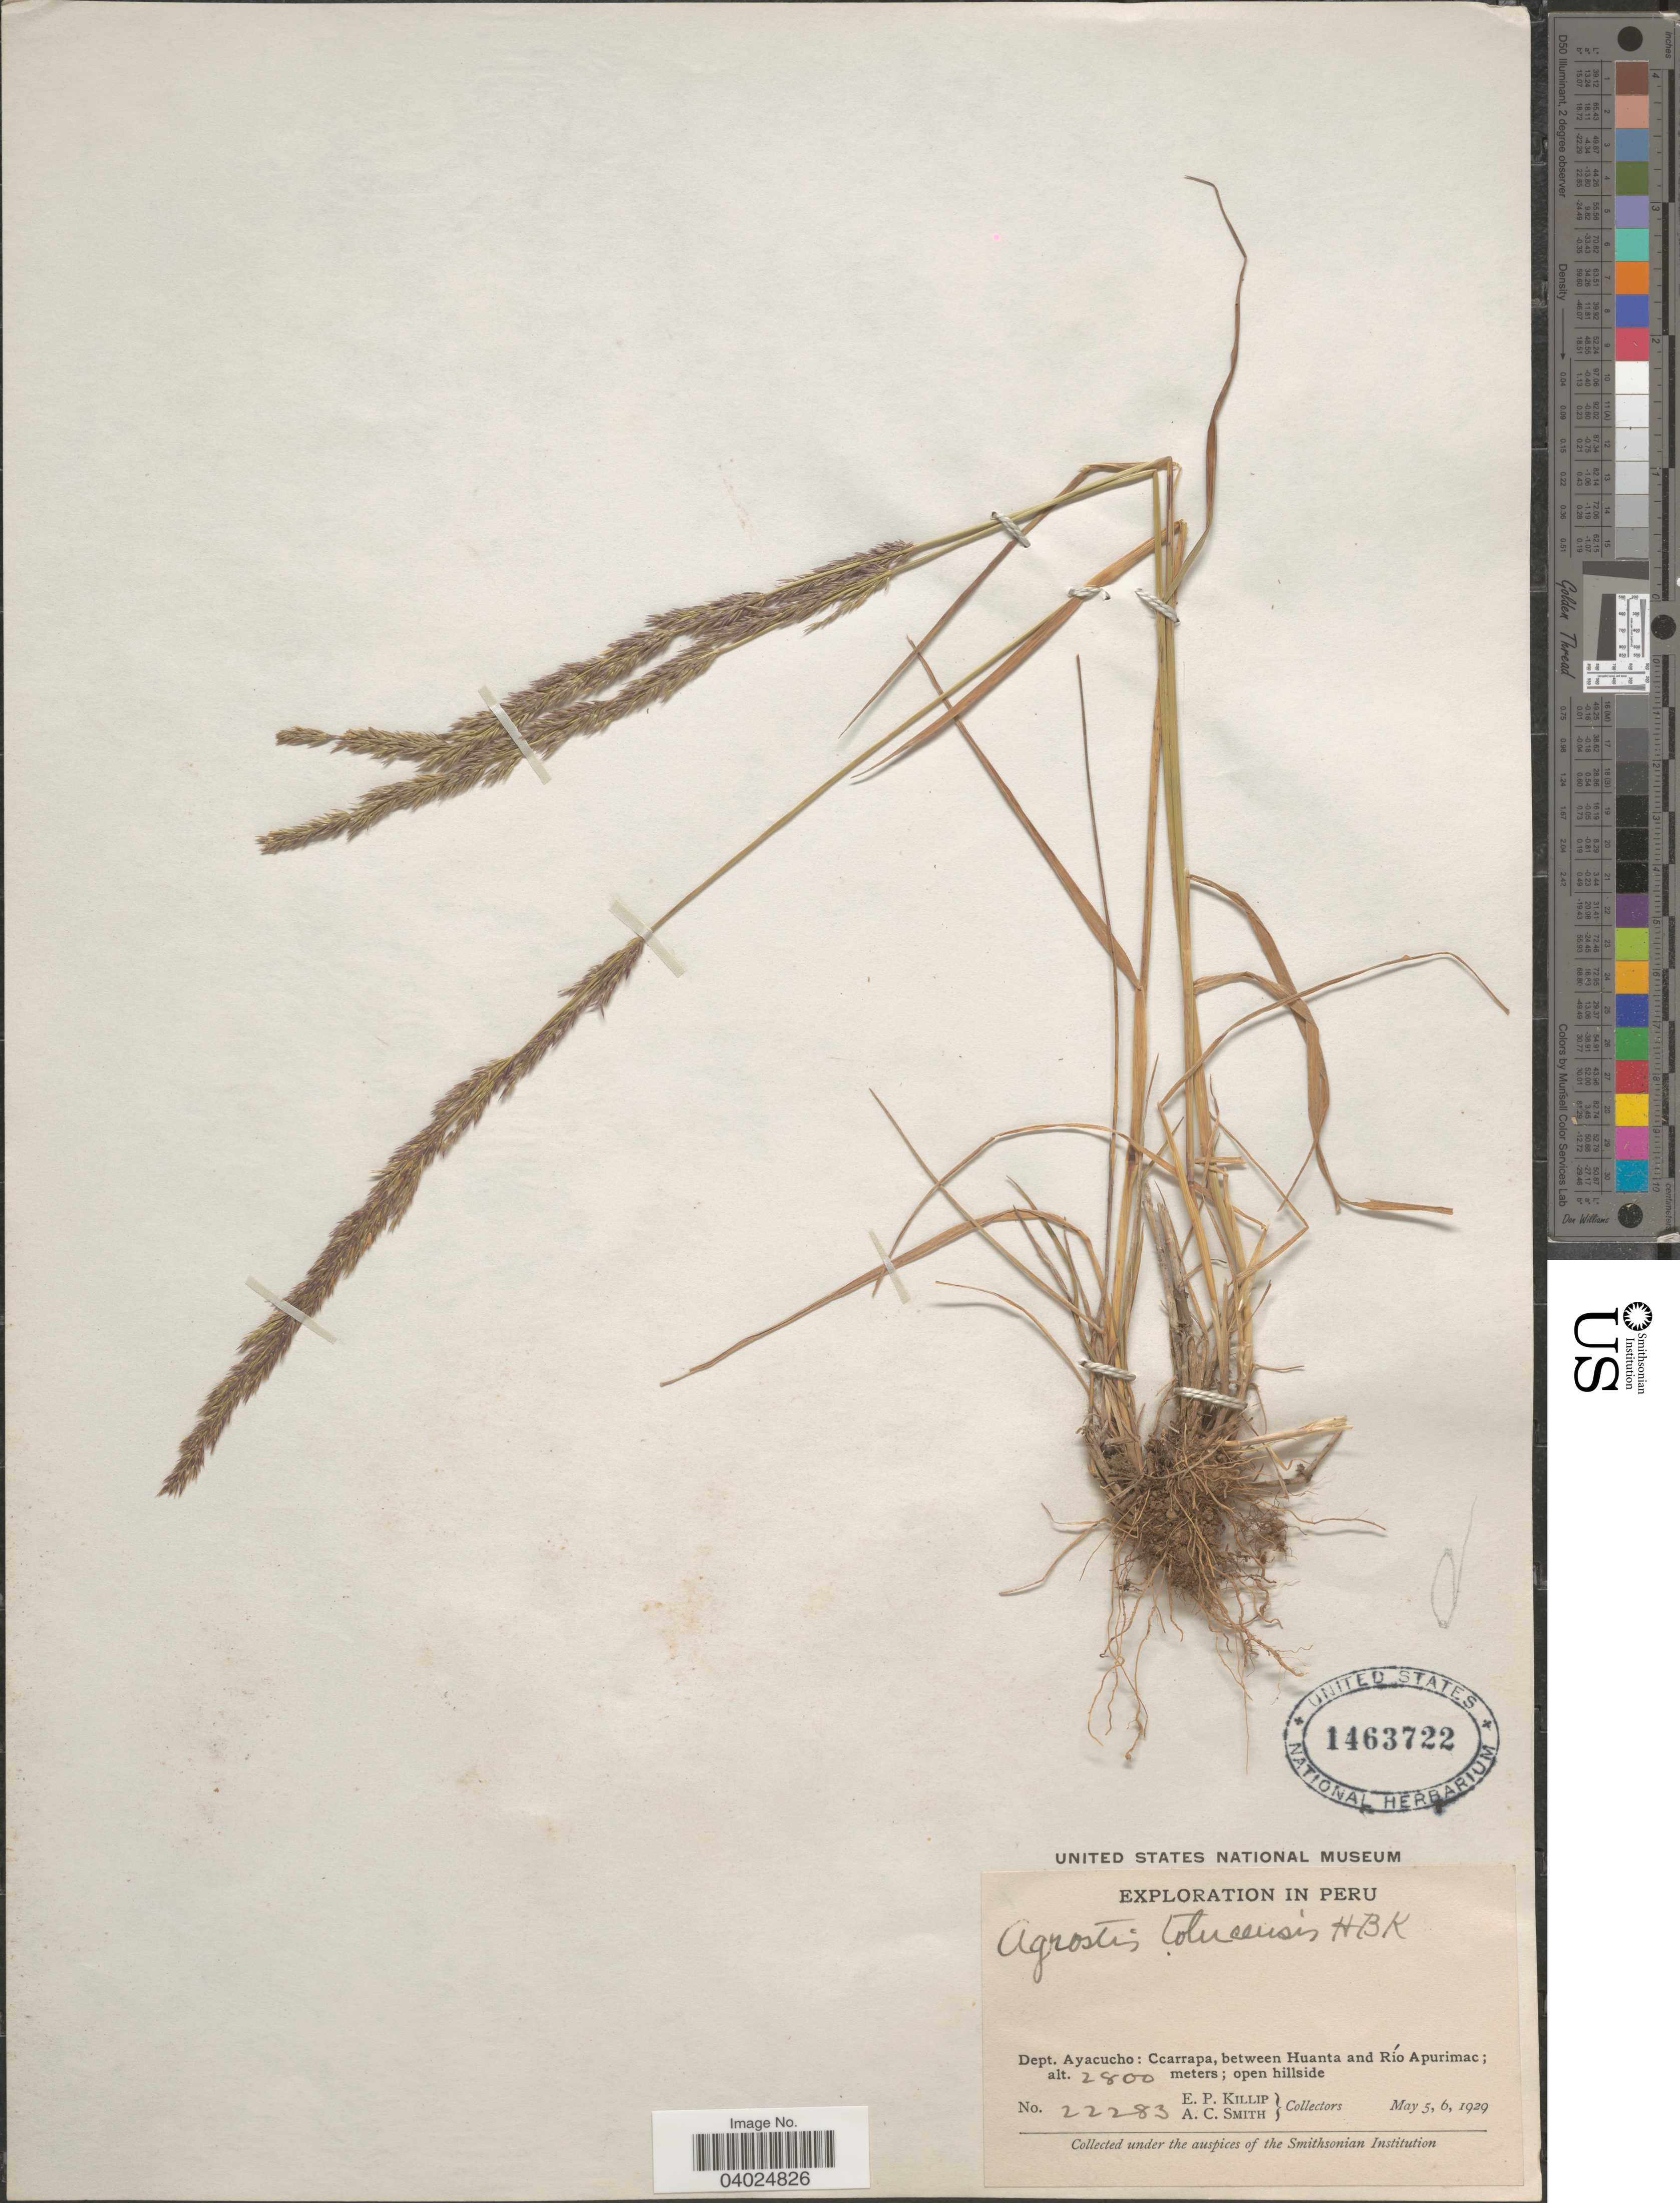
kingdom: Plantae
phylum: Tracheophyta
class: Liliopsida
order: Poales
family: Poaceae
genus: Agrostis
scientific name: Agrostis tolucensis Kunth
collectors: E. P. Killip & A. C. Smith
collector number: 22283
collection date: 1929-05-05/1929-05-06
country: Peru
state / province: Ayacucho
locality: Dept. Ayacucho: Ccarrapa, between Huanta and Río Apurimac.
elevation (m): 2800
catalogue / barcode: US 1463722